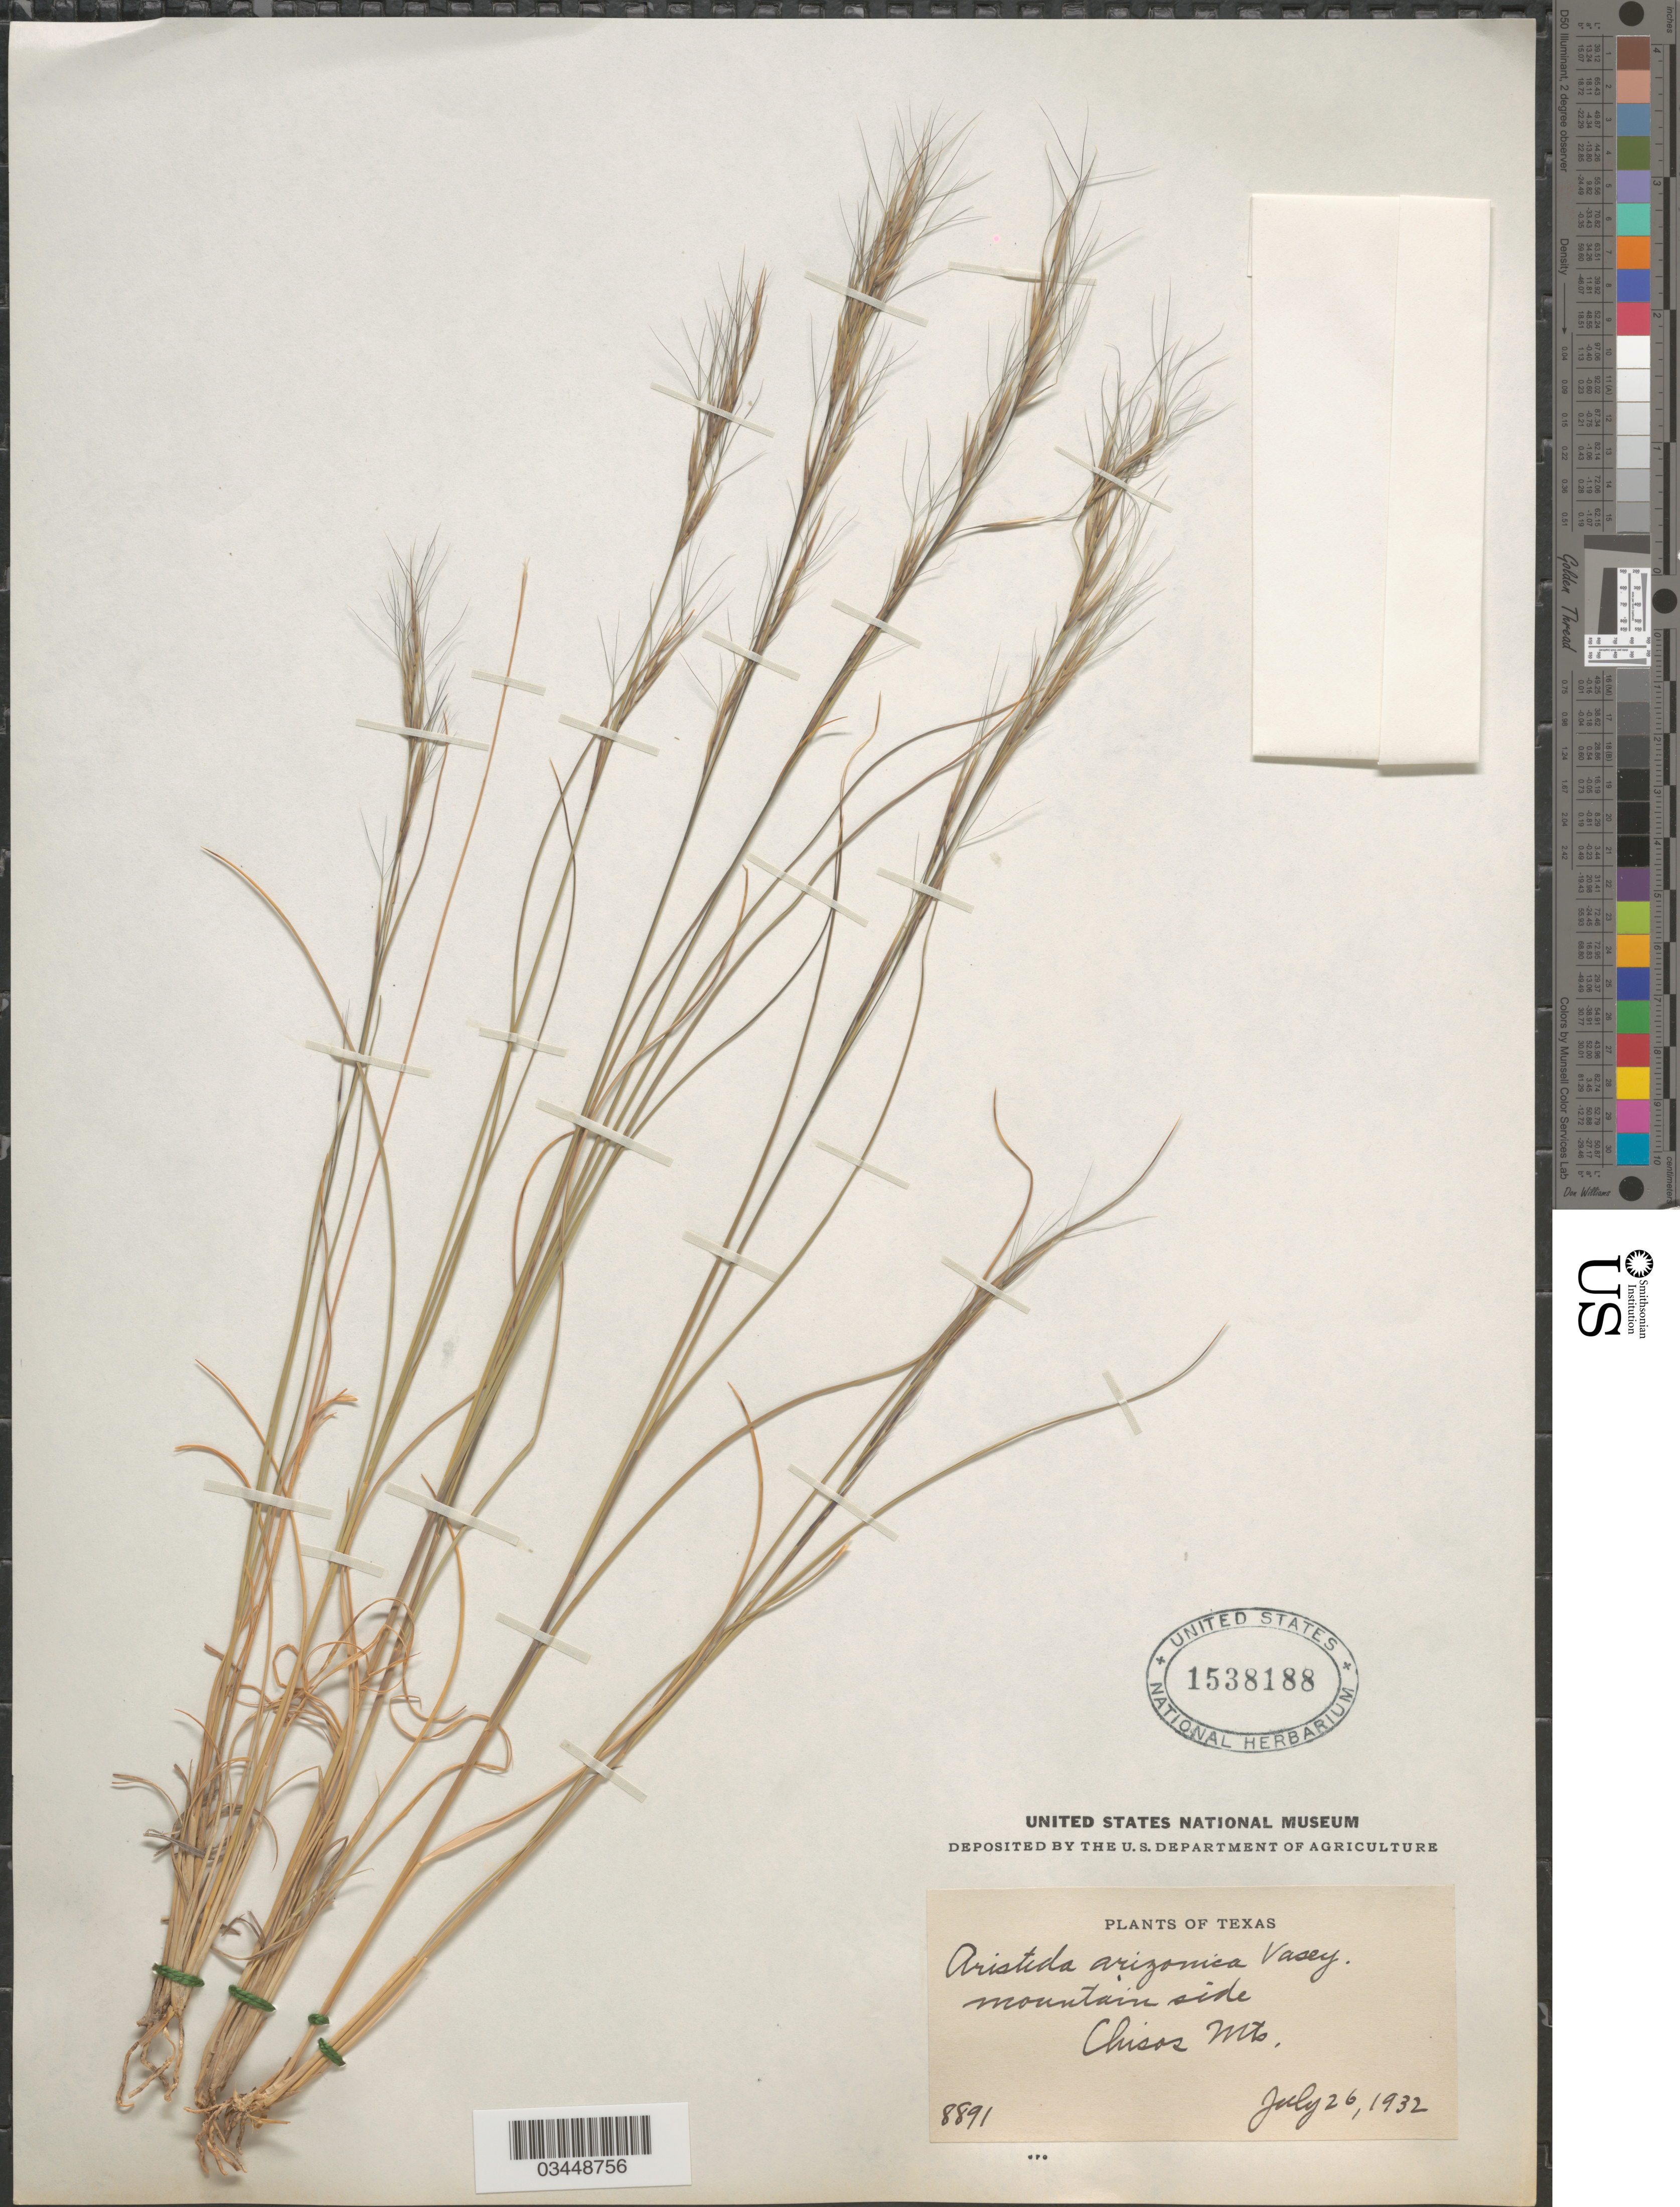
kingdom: Plantae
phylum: Tracheophyta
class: Liliopsida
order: Poales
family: Poaceae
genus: Aristida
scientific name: Aristida arizonica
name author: Vasey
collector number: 8891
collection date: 1932-07-26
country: United States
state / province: Texas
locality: Mountain side. Chisos Mts.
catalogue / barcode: US 1538188